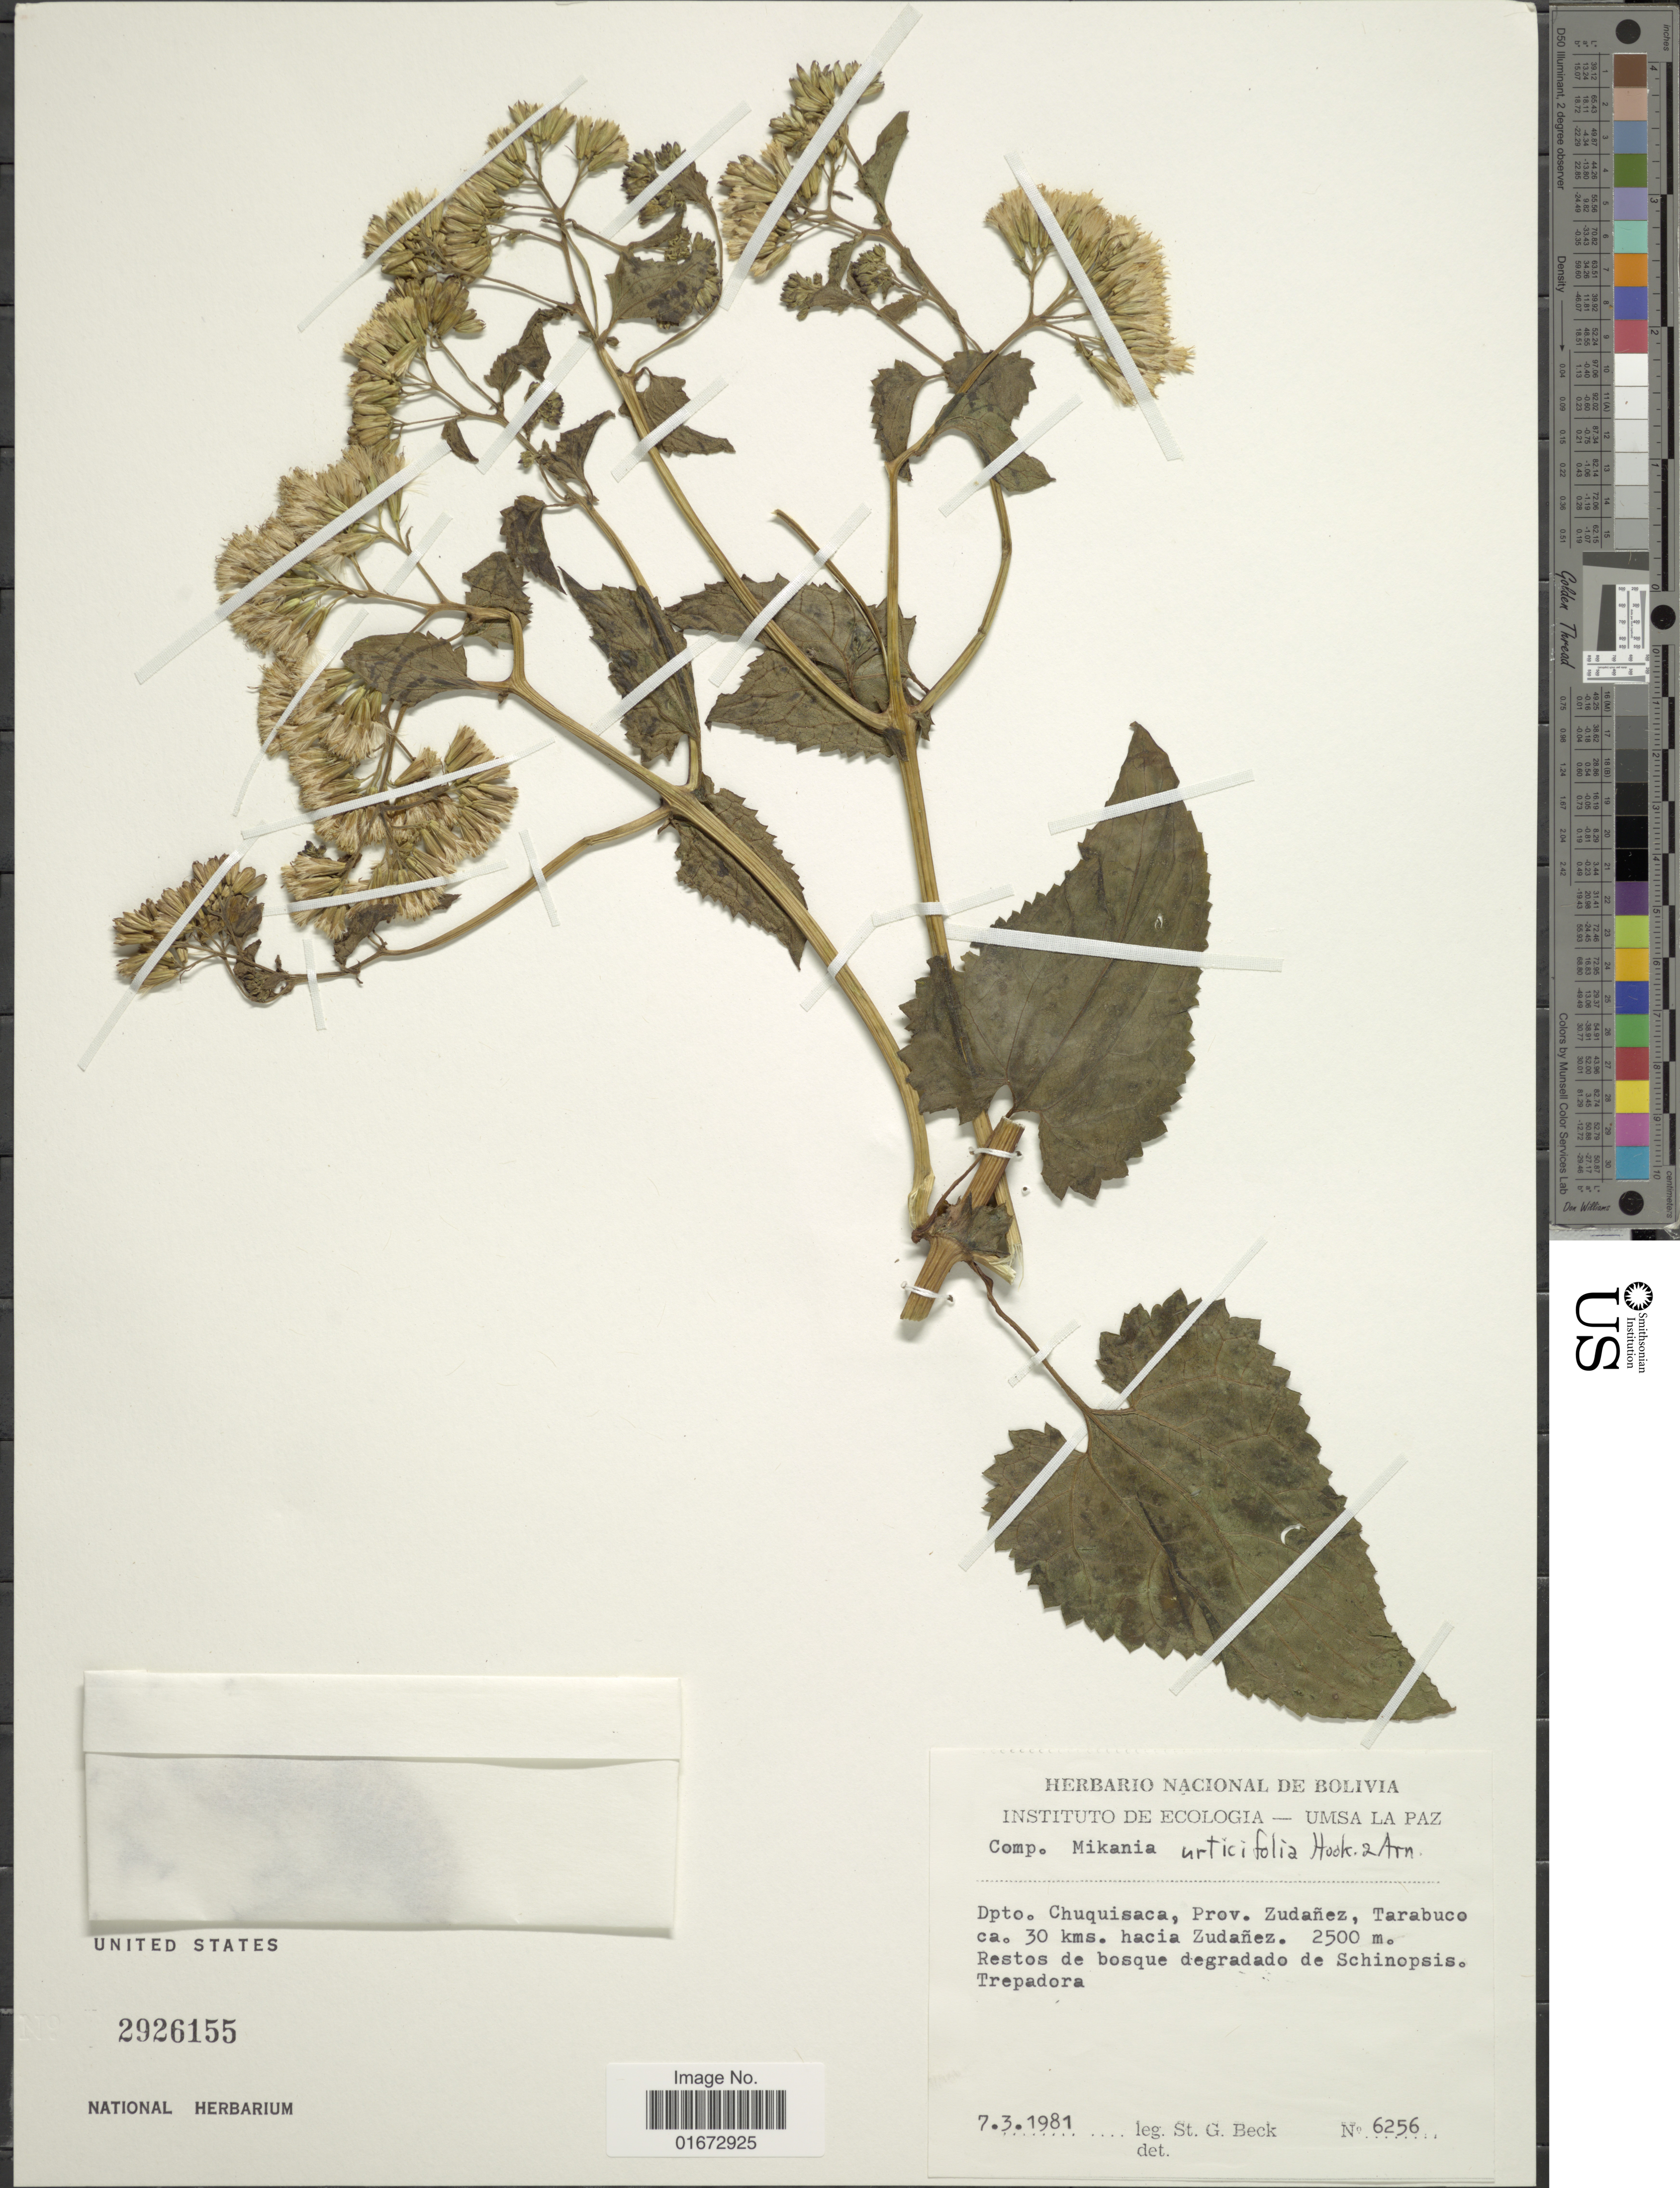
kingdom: Plantae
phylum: Tracheophyta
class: Magnoliopsida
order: Asterales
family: Asteraceae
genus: Mikania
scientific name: Mikania urticifolia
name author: Hook. & Arn.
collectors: S. G. Beck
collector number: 6256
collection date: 1981-03-07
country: Bolivia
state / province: Chuquisaca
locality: Dpto. Chuquisaca, Prov. Zudañez, Tarabuco ca. 30 kms. hacia Zudañez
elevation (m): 2500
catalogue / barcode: US 2926155